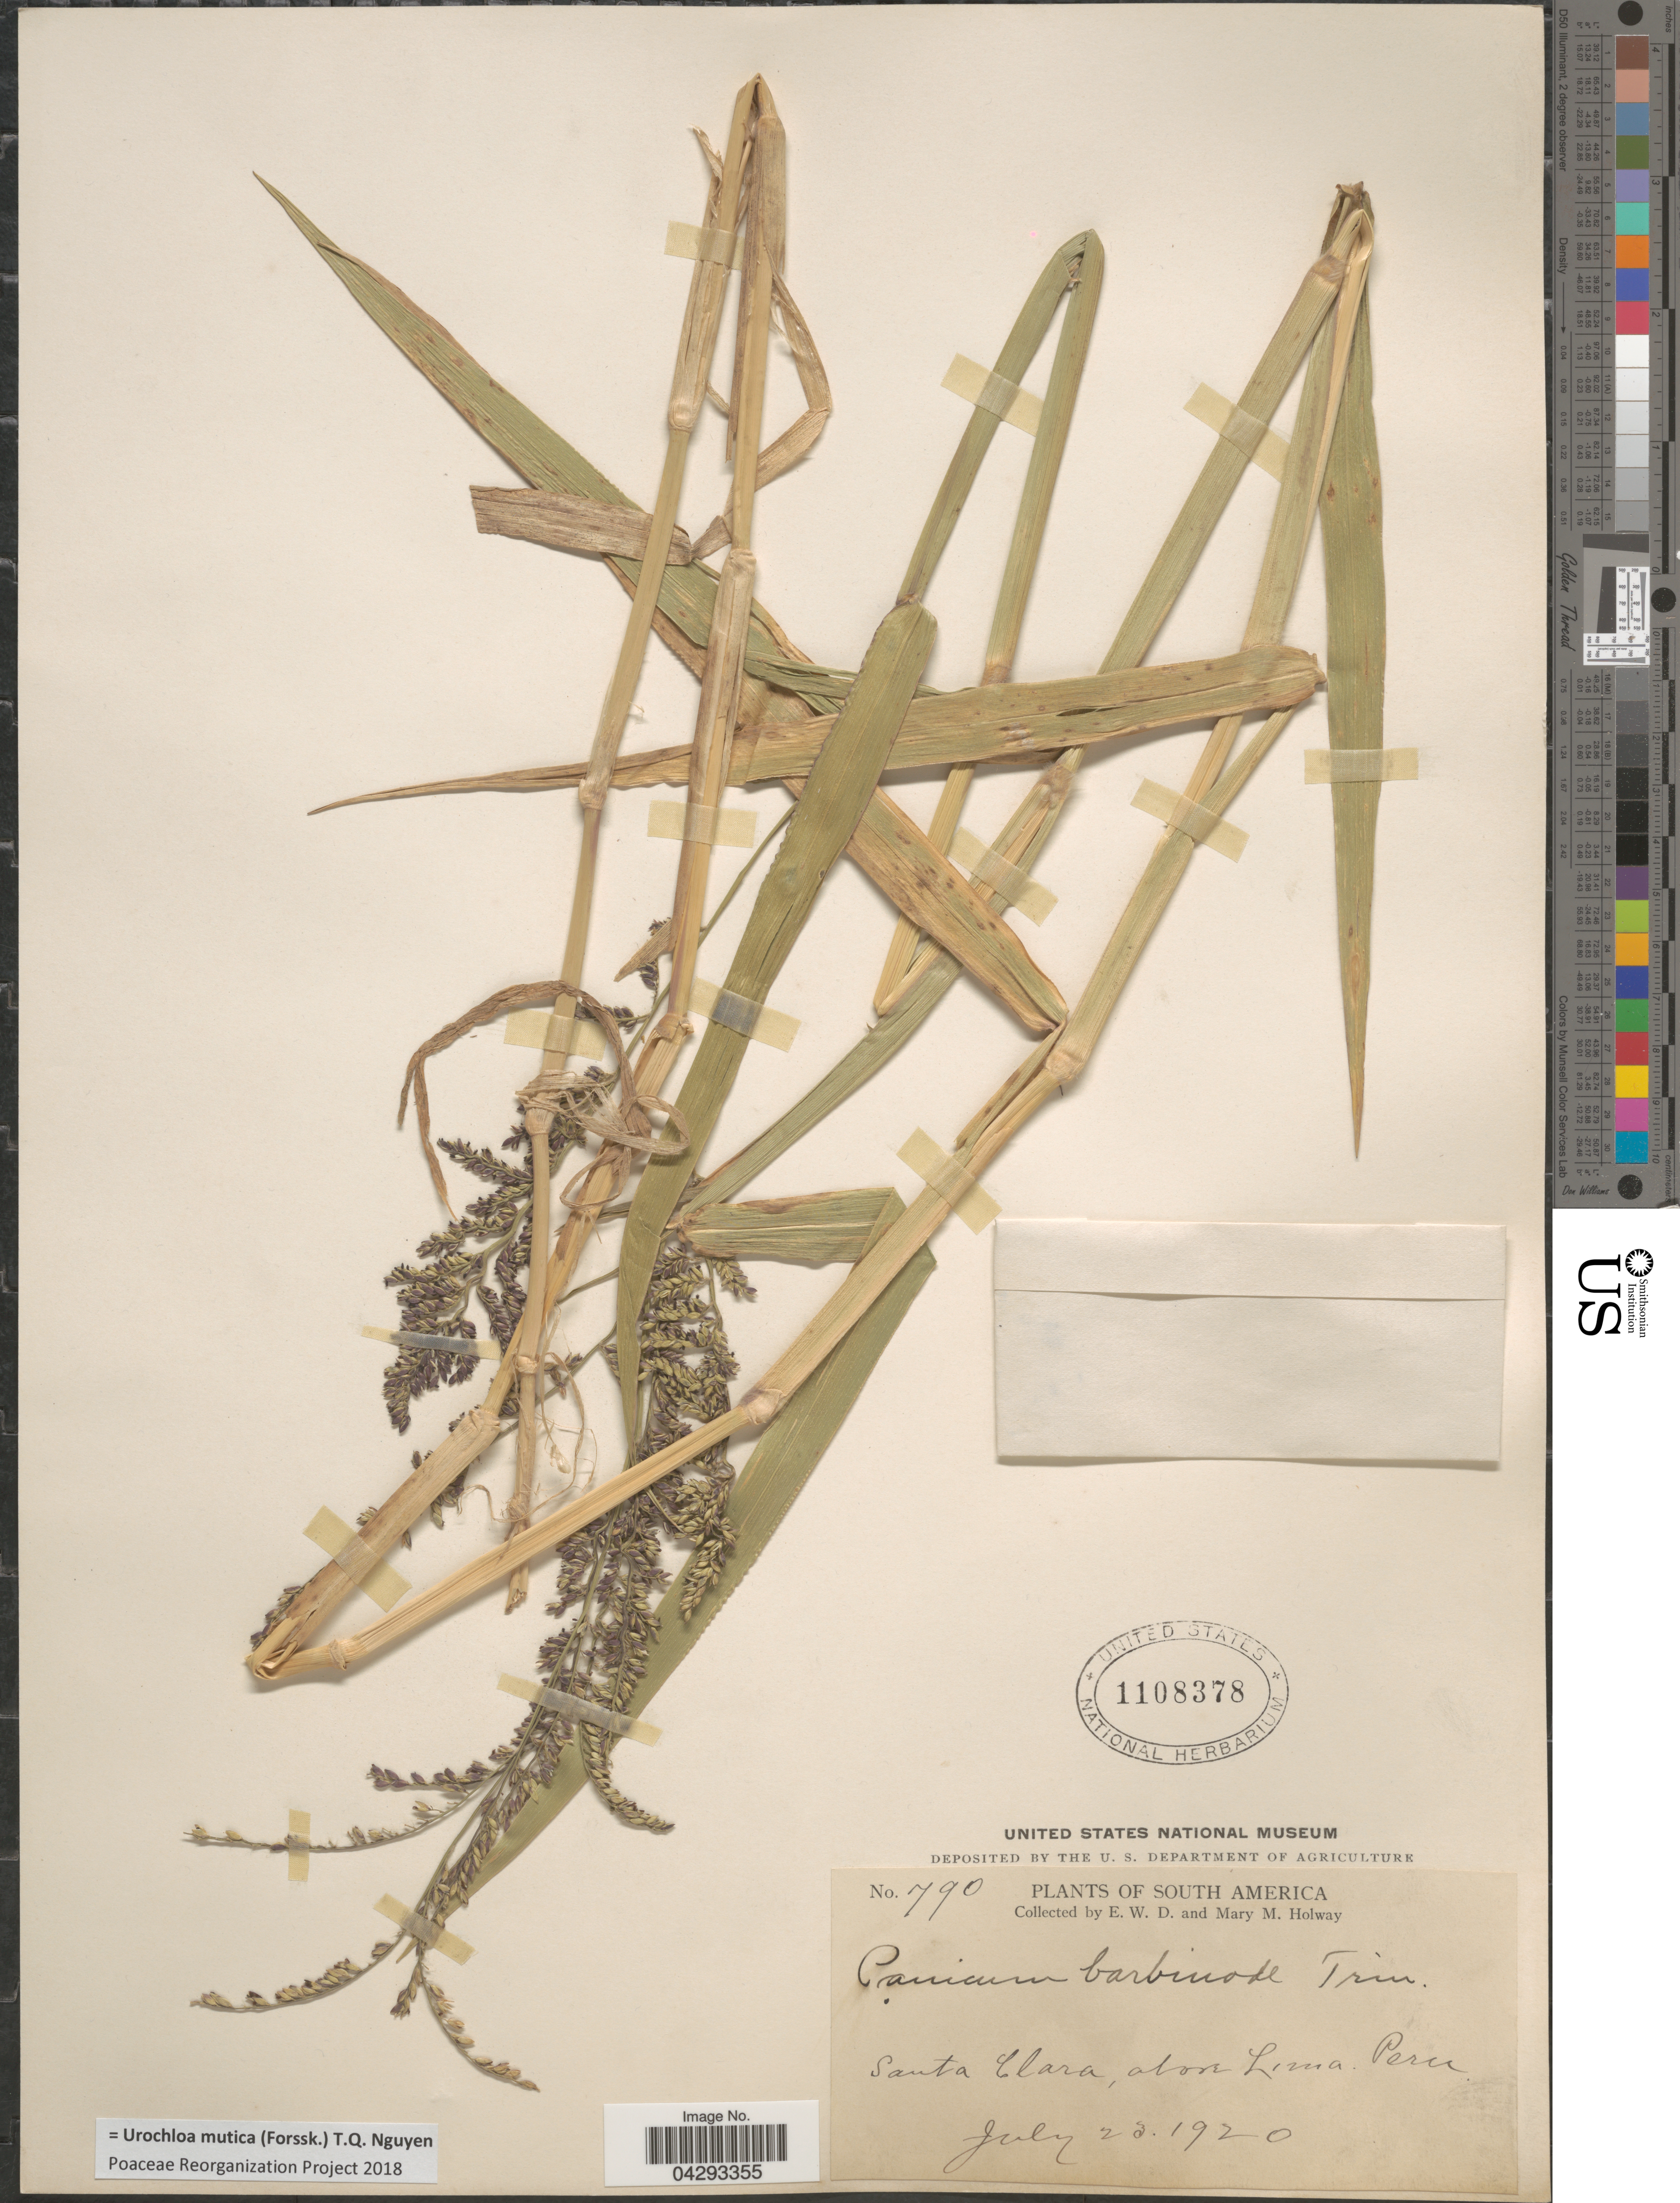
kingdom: Plantae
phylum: Tracheophyta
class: Liliopsida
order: Poales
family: Poaceae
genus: Urochloa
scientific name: Urochloa mutica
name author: (Forssk.) T.Q. Nguyen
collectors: E. W. D. Holway & M. M. Holway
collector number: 790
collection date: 1920-07-23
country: Peru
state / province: Lima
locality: Santa Clara, above Lima.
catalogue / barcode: US 1108378